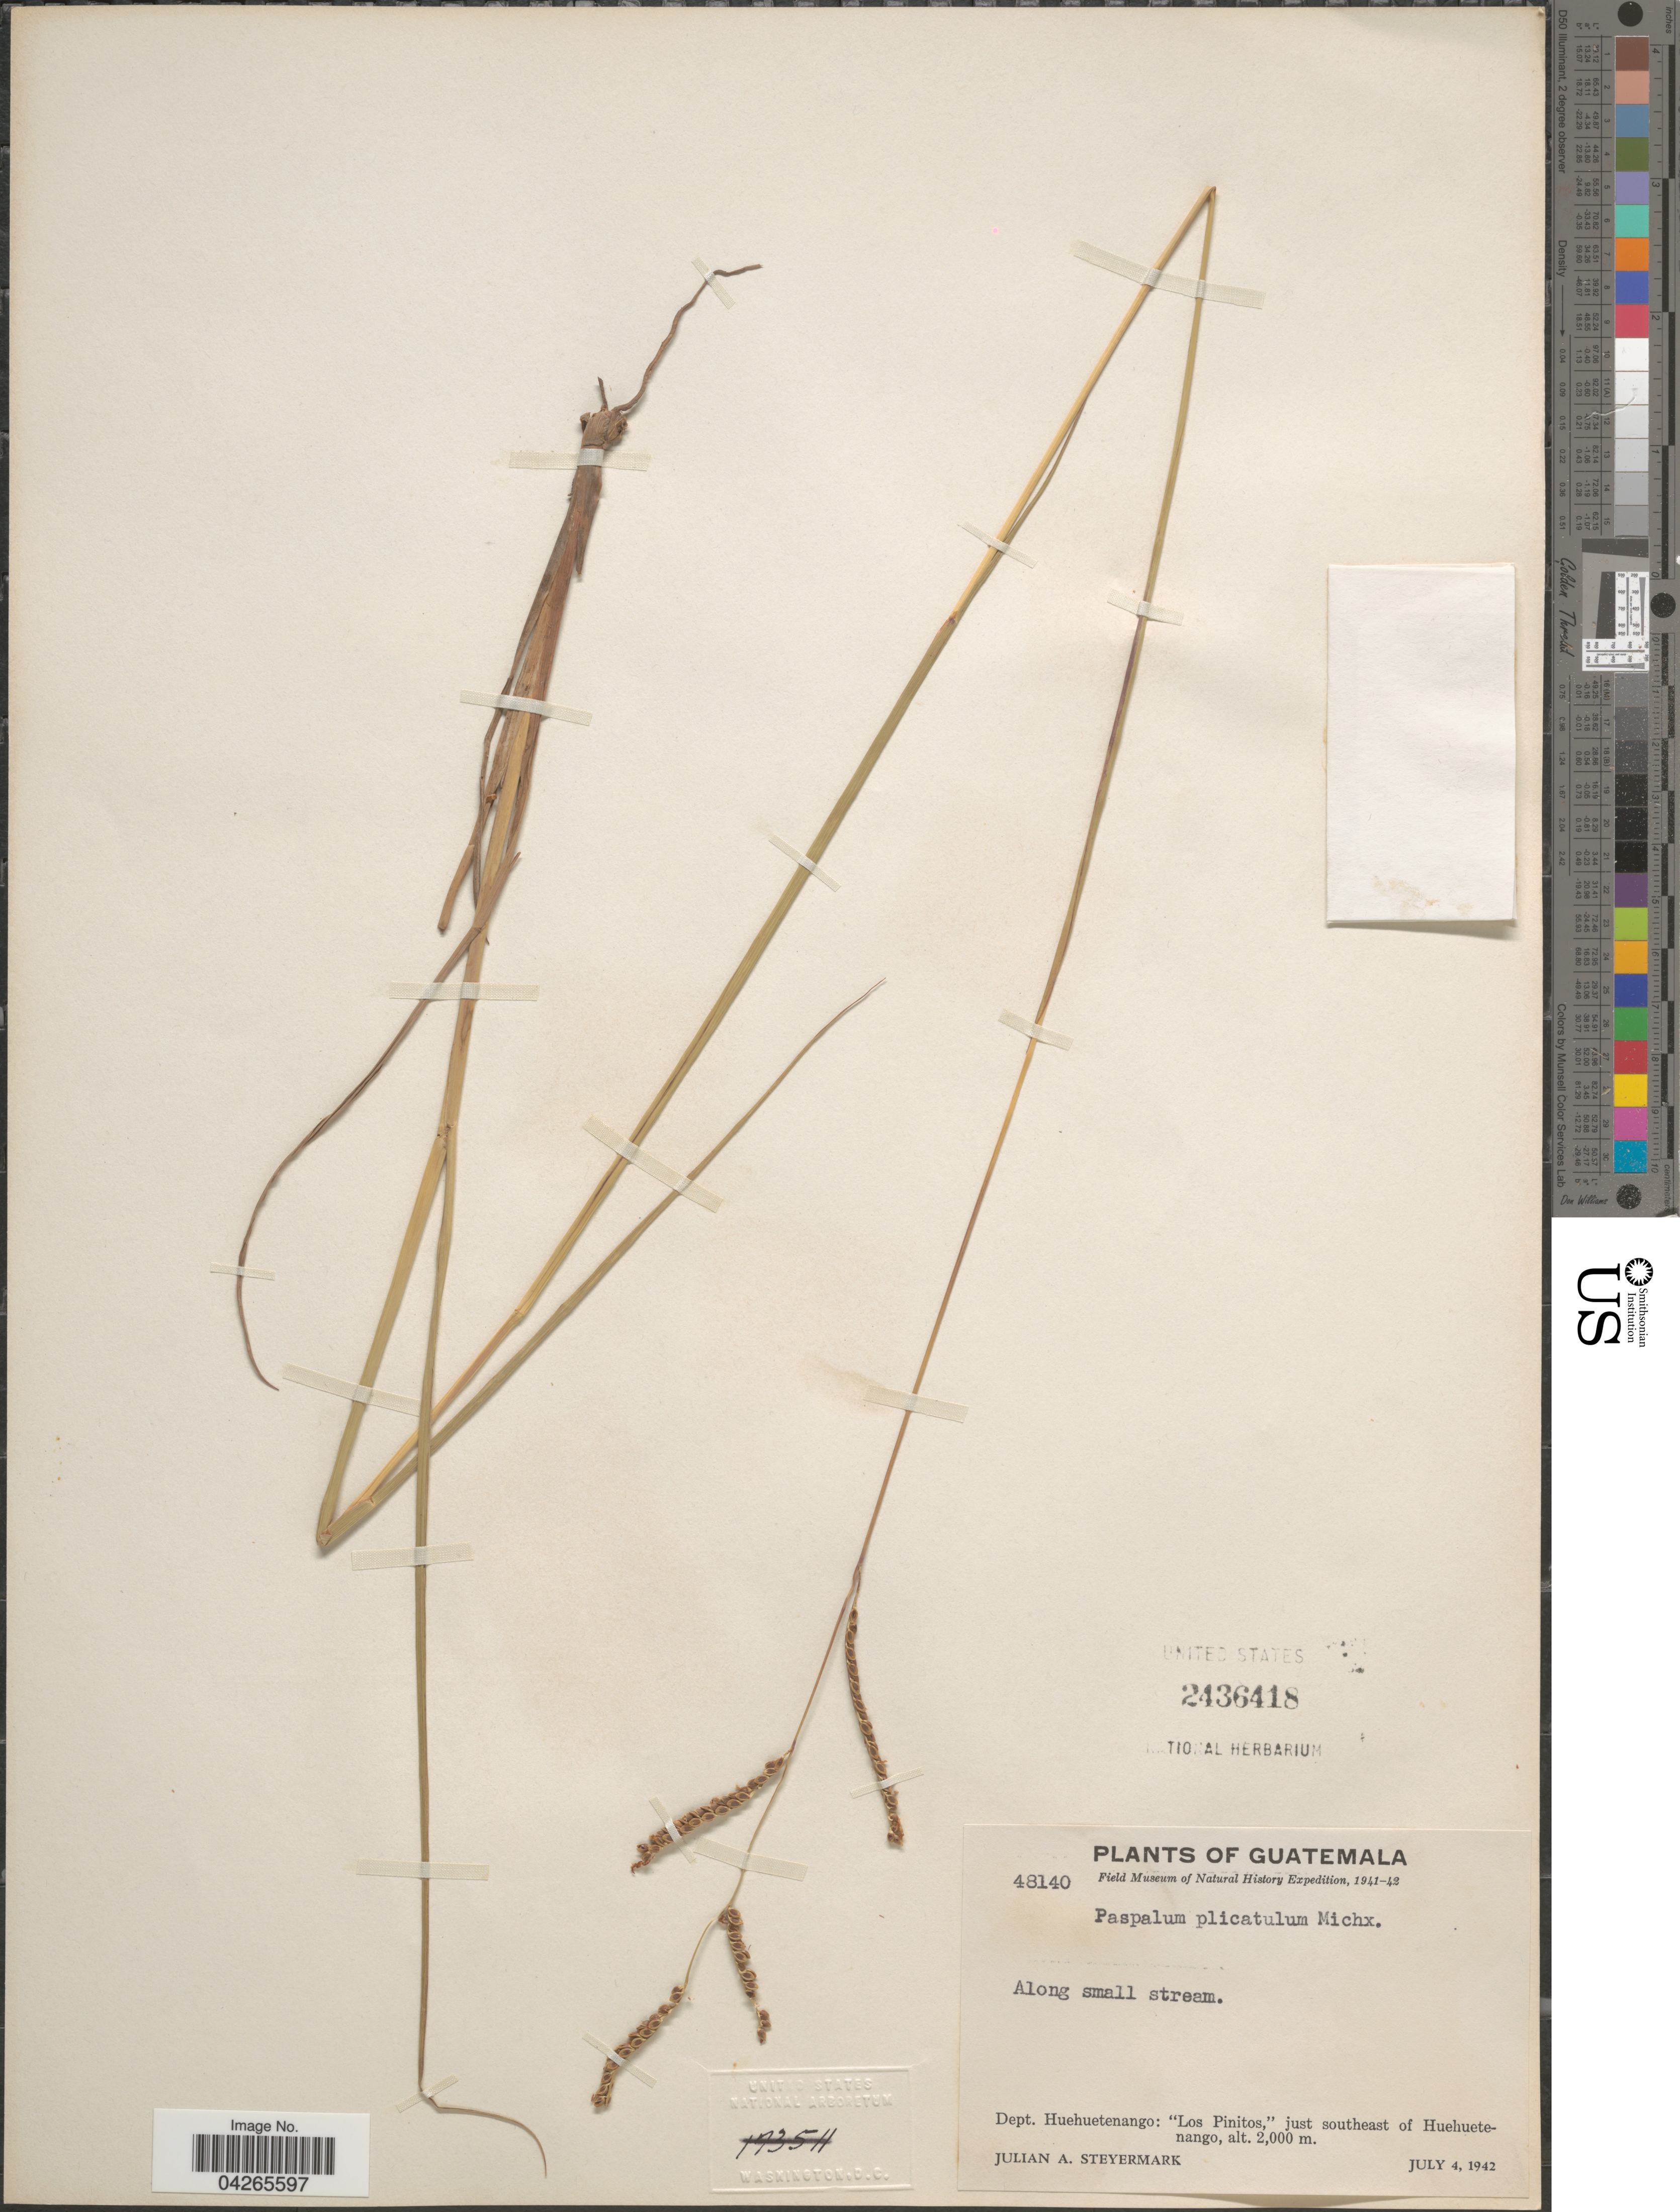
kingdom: Plantae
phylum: Tracheophyta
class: Liliopsida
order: Poales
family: Poaceae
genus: Paspalum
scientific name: Paspalum plicatulum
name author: Michx.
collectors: J. Steyermark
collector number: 48140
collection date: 1942-07-04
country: Guatemala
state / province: Huehuetenango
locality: Field Museum of Natural History Expedition, 1941-42. Along small stream. Dept. Huehuetenango: "Los Pinitos," just southeast of Huehuetenango.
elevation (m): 2000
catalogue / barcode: US 2436418